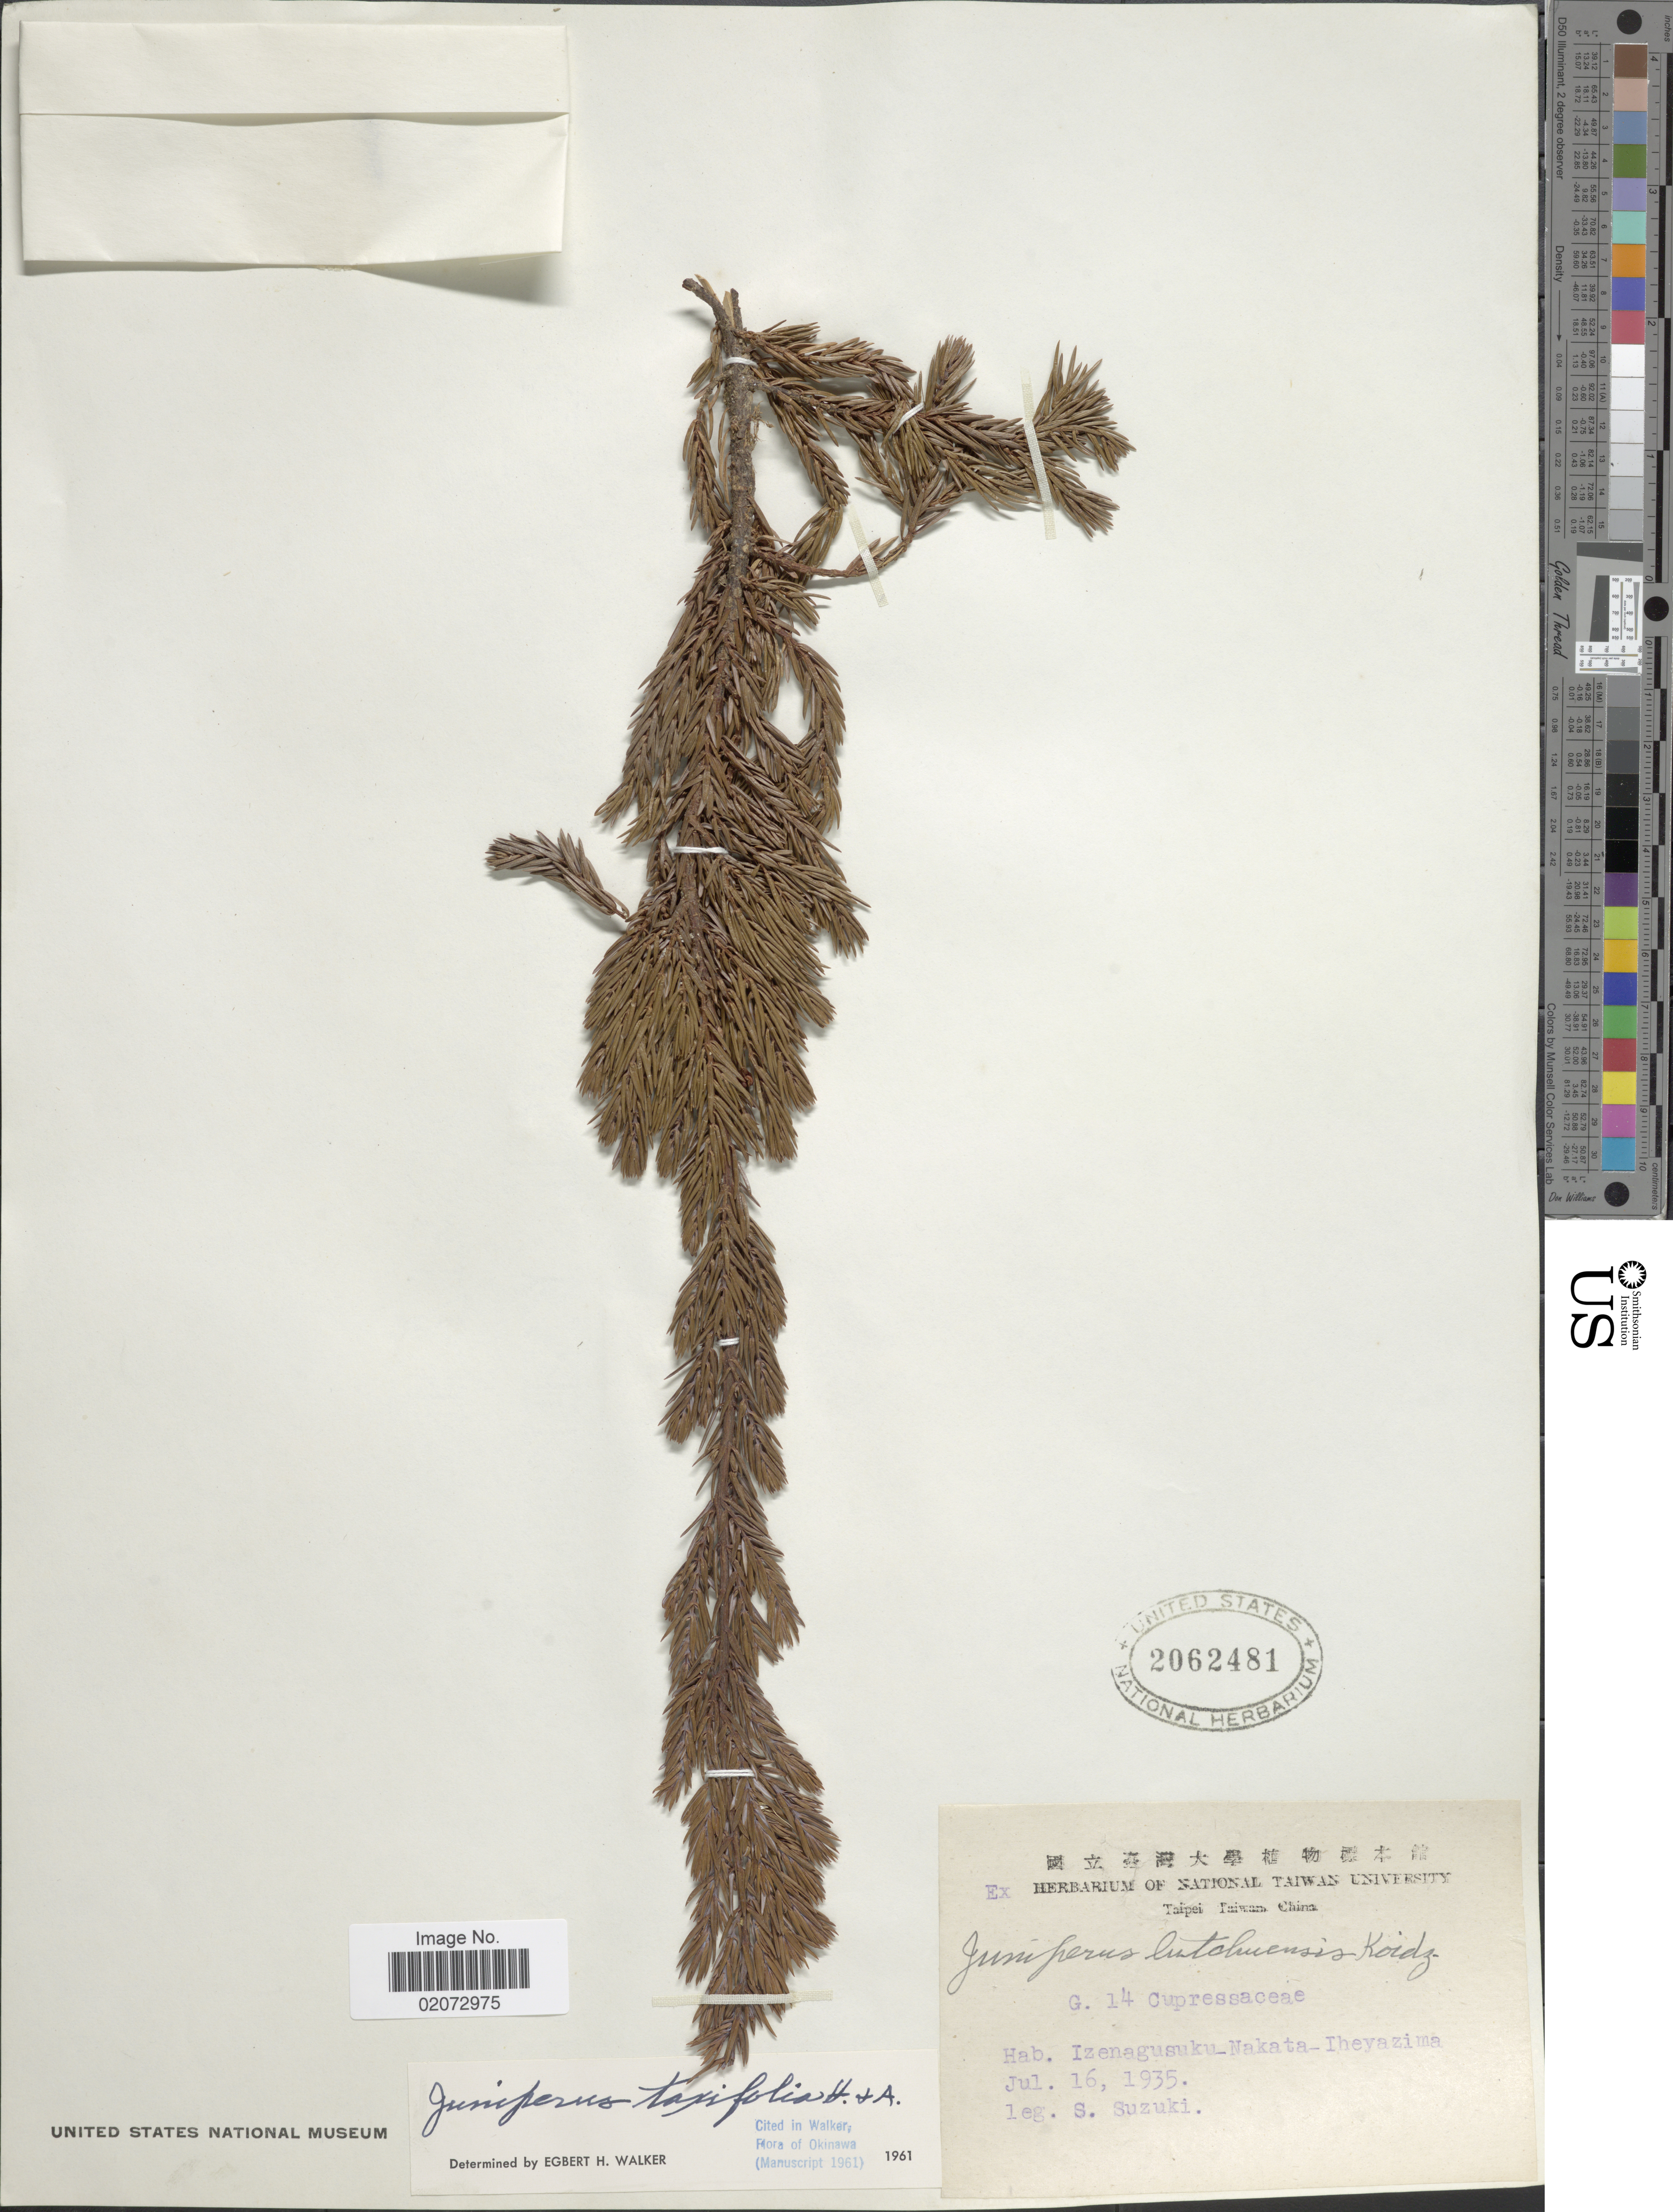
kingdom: Plantae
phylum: Tracheophyta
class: Pinopsida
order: Pinales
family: Cupressaceae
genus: Juniperus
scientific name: Juniperus taxifolia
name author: Hook. & Arn.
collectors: S. Suzuki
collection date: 1935-07-16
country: Japan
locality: Izenagusuku-Nakata-Iheyazima.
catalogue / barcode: US 2062481